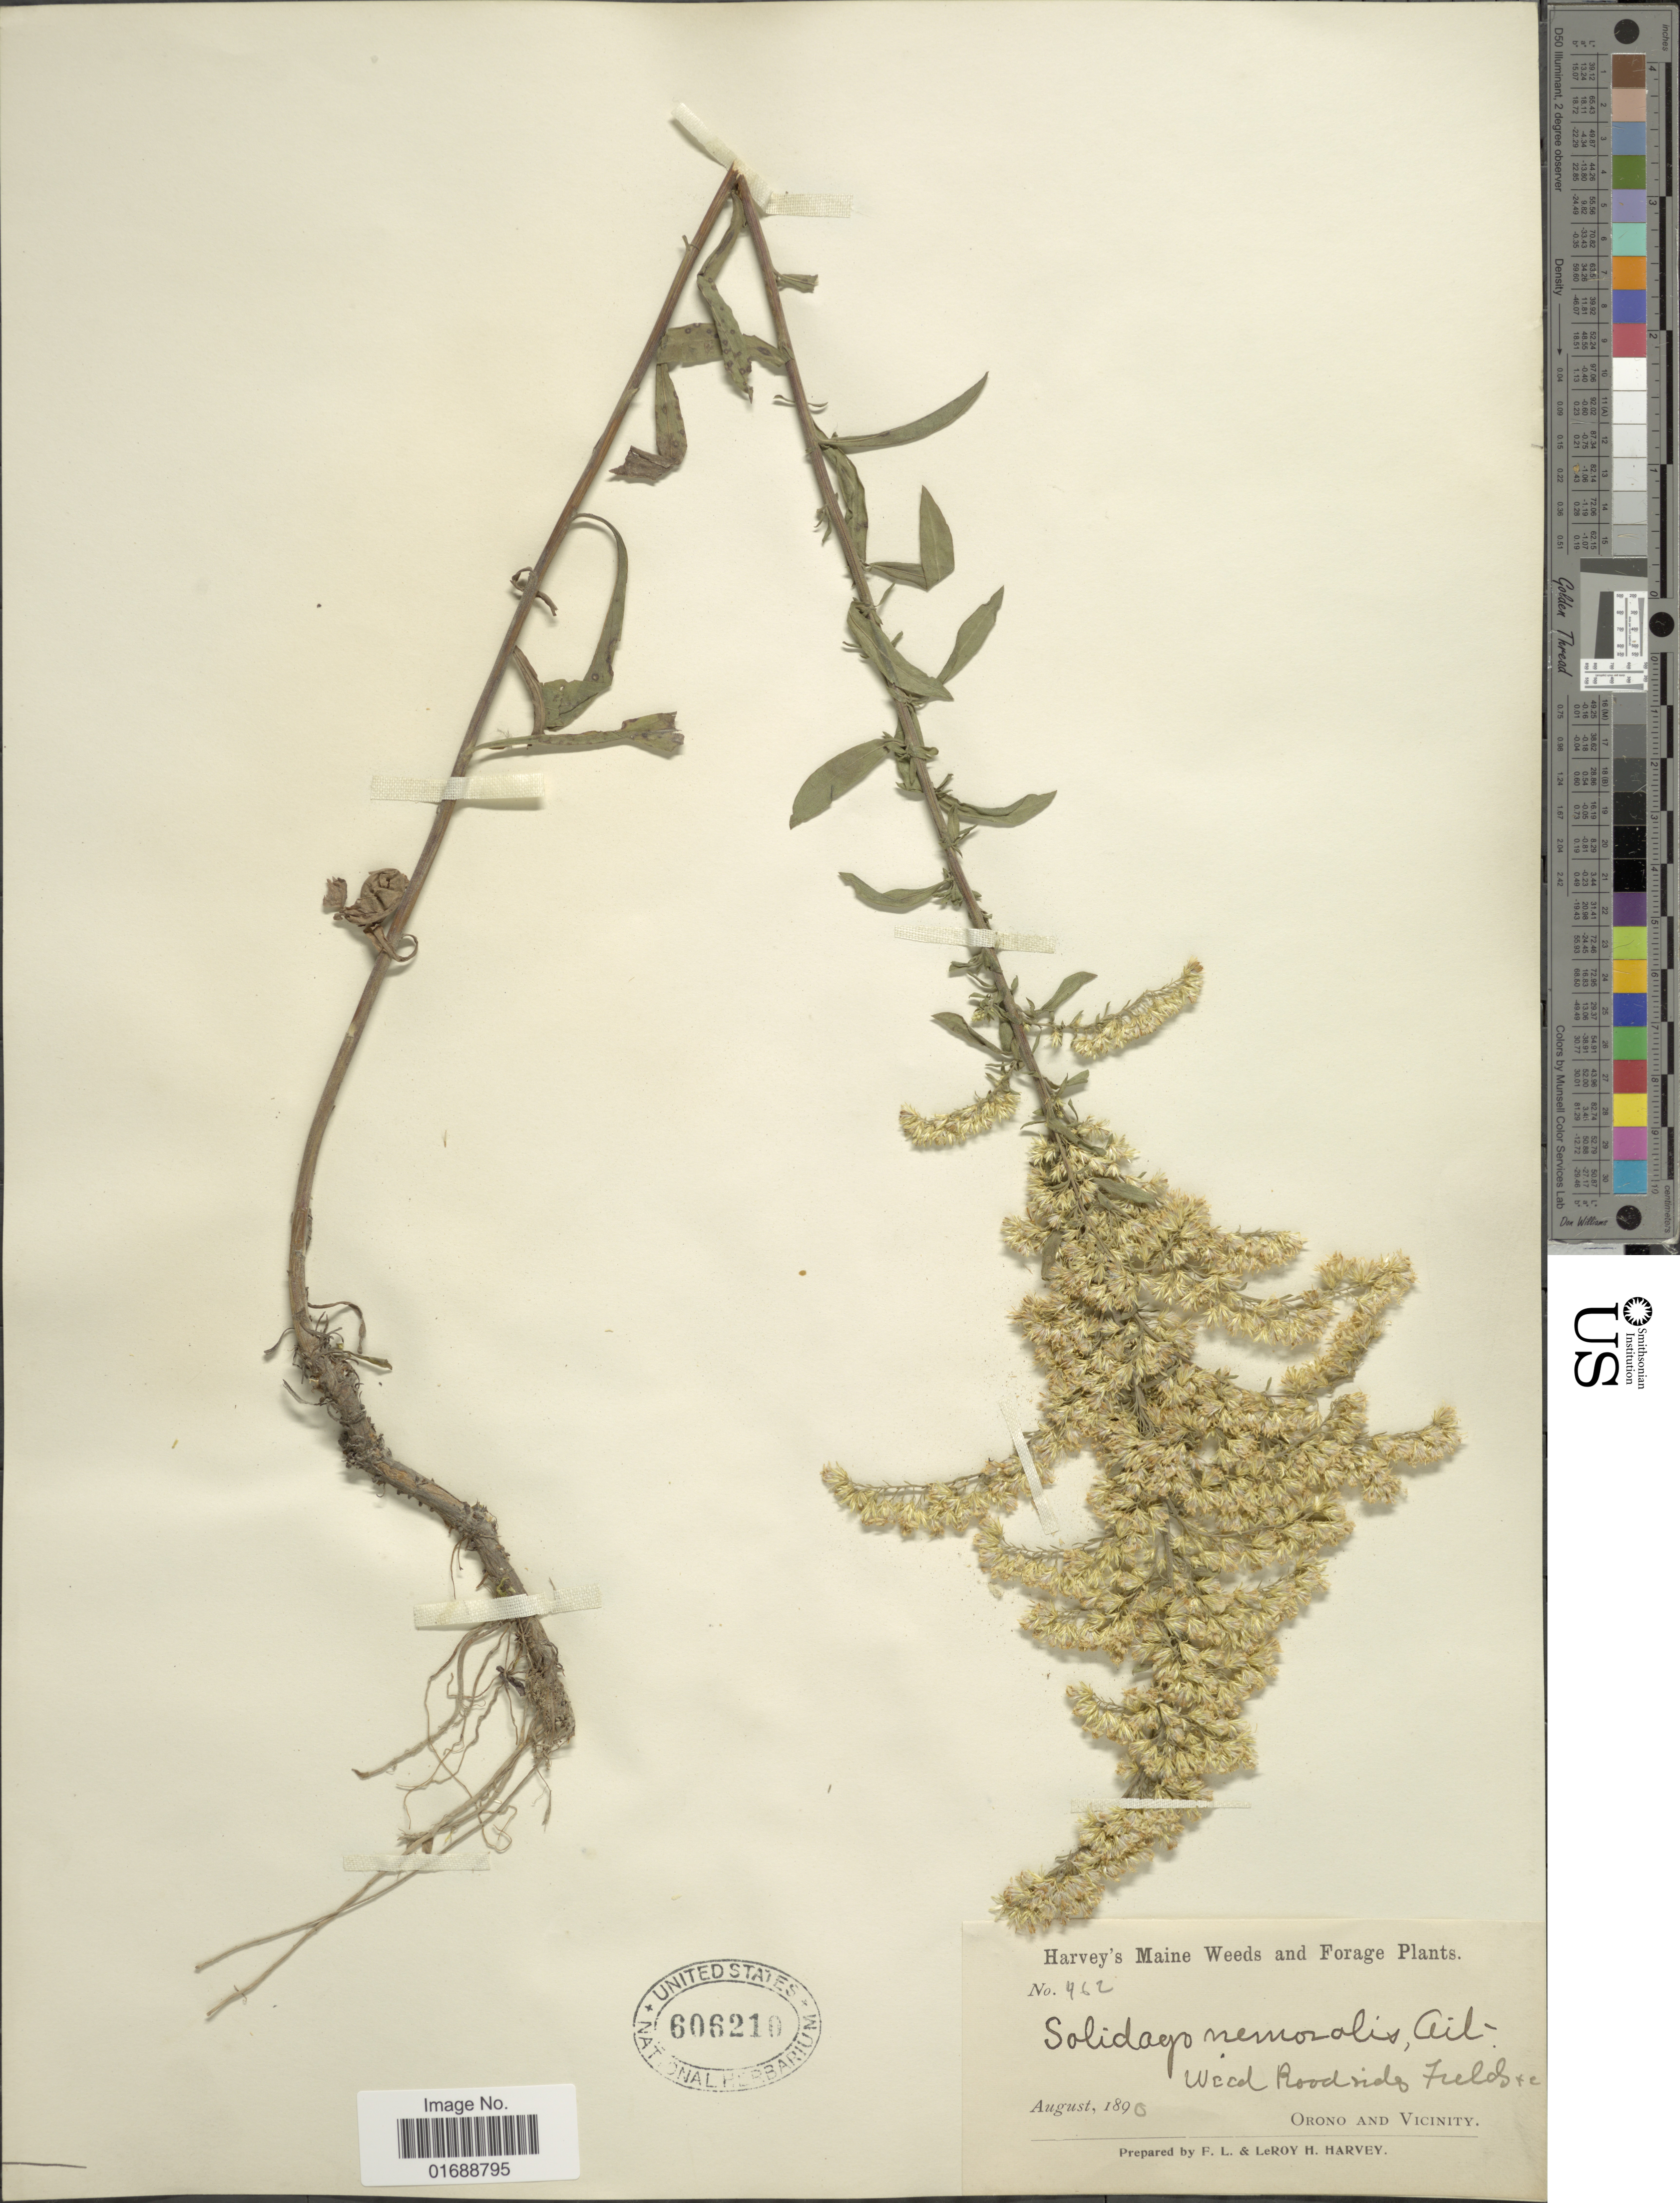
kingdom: Plantae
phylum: Tracheophyta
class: Magnoliopsida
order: Asterales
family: Asteraceae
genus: Solidago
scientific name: Solidago nemoralis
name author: Aiton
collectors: F. L. Harvey & L. H. Harvey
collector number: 462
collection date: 1890-08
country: United States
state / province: Maine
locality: Orono and Vicinity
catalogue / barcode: US 606210